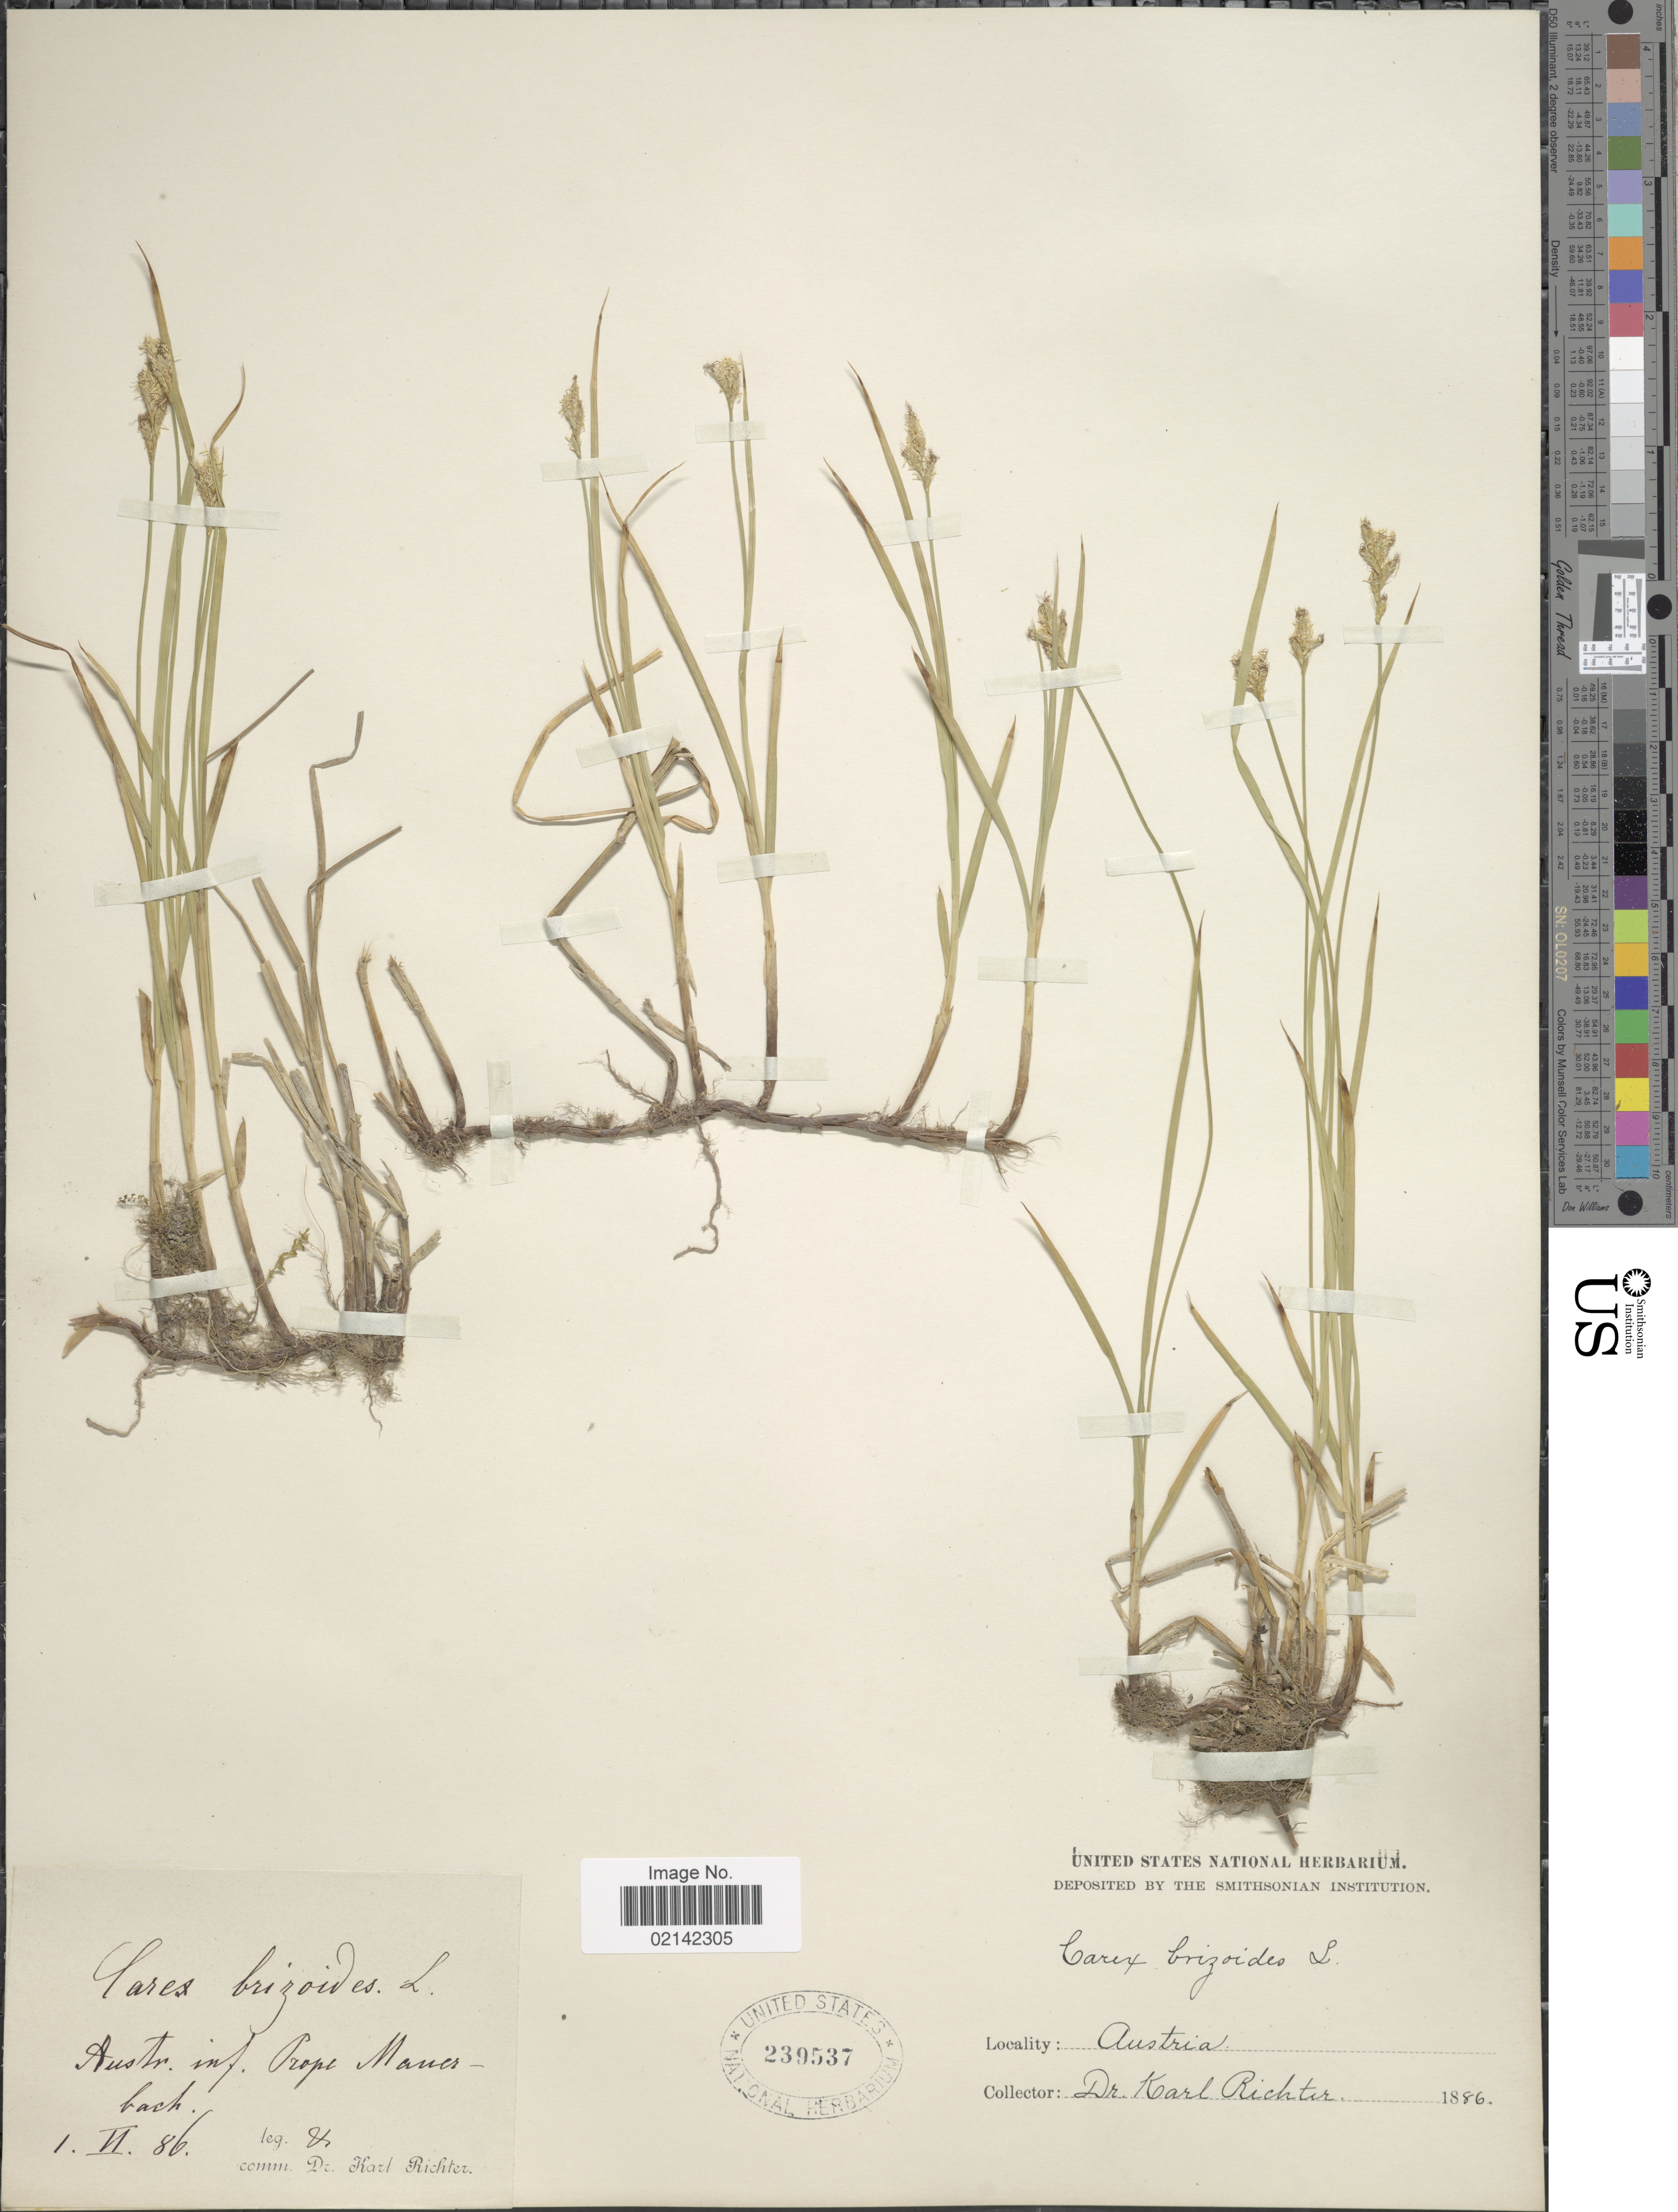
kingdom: Plantae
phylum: Tracheophyta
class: Liliopsida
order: Poales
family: Cyperaceae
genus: Carex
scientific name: Carex brizoides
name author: L.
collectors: K. Richter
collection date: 1886-06-01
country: Austria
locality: Austr. inf. Prope Manerbach [interpreted]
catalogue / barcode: US 239537